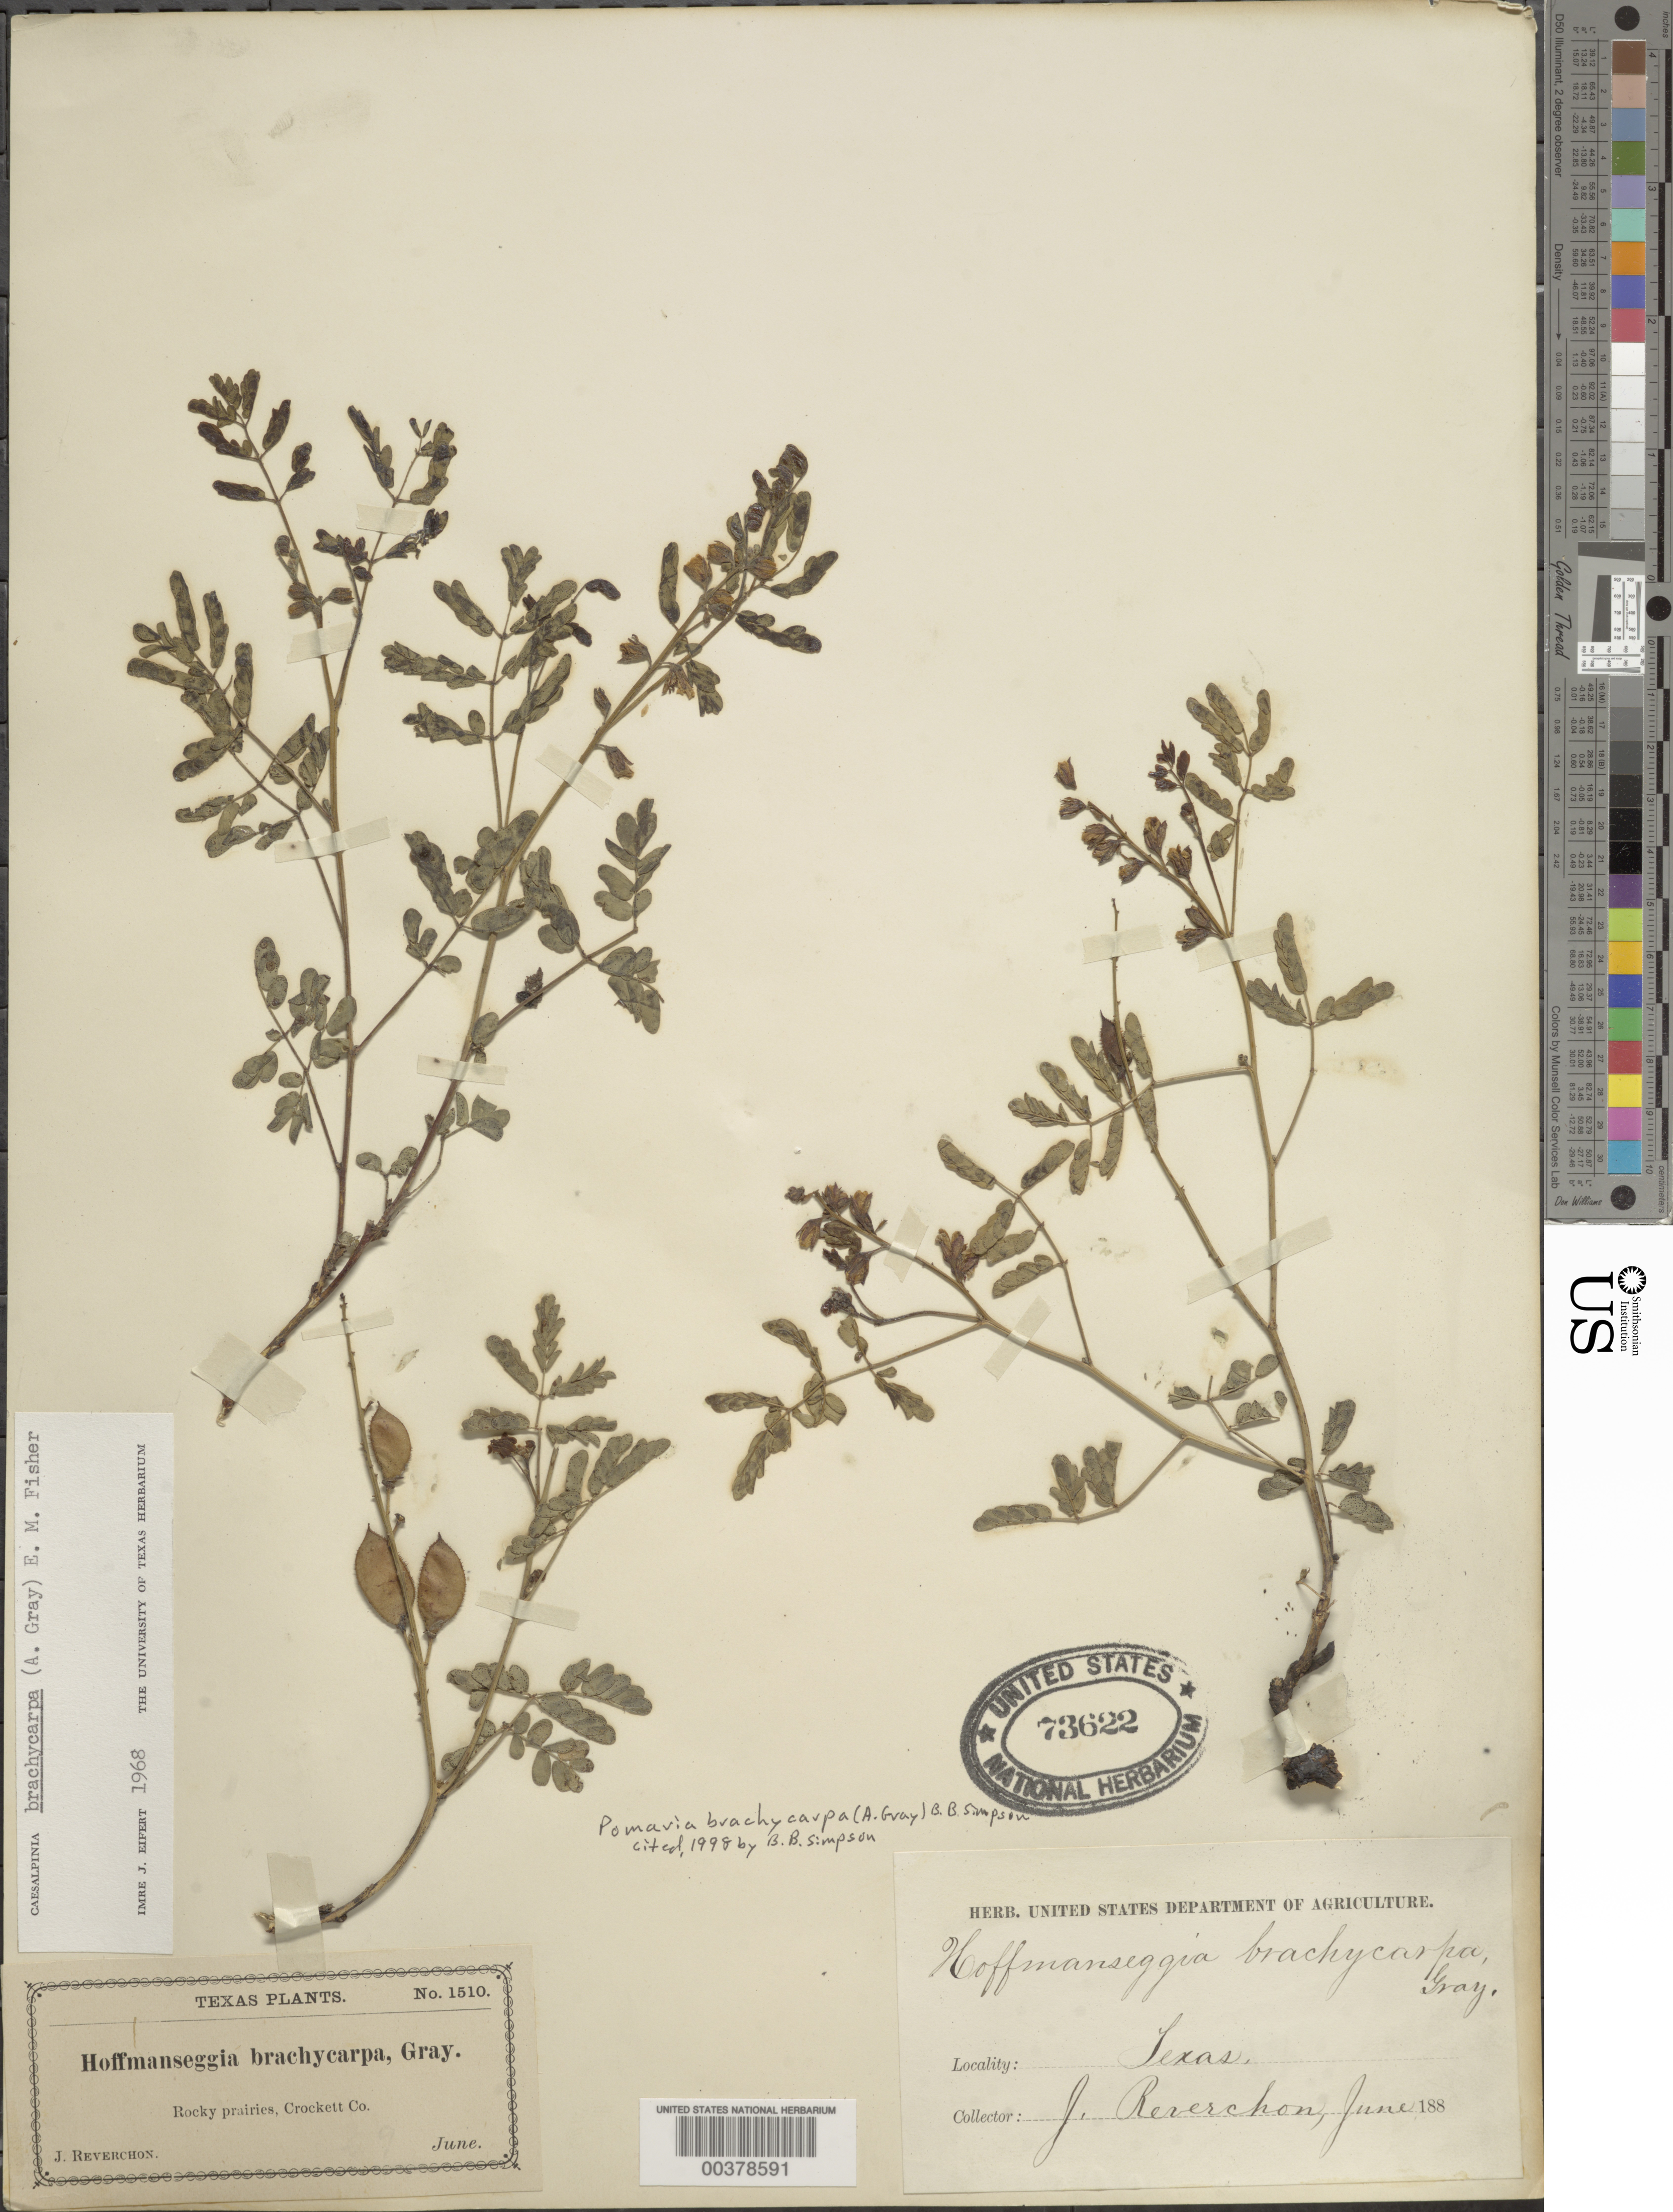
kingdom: Plantae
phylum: Tracheophyta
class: Magnoliopsida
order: Fabales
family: Fabaceae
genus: Pomaria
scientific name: Pomaria brachycarpa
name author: (A. Gray) B.B. Simpson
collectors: J. Reverchon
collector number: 1510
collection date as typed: Jun 1888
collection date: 1888-06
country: United States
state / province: Texas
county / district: Crockett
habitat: Rocky prairies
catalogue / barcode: US 73622